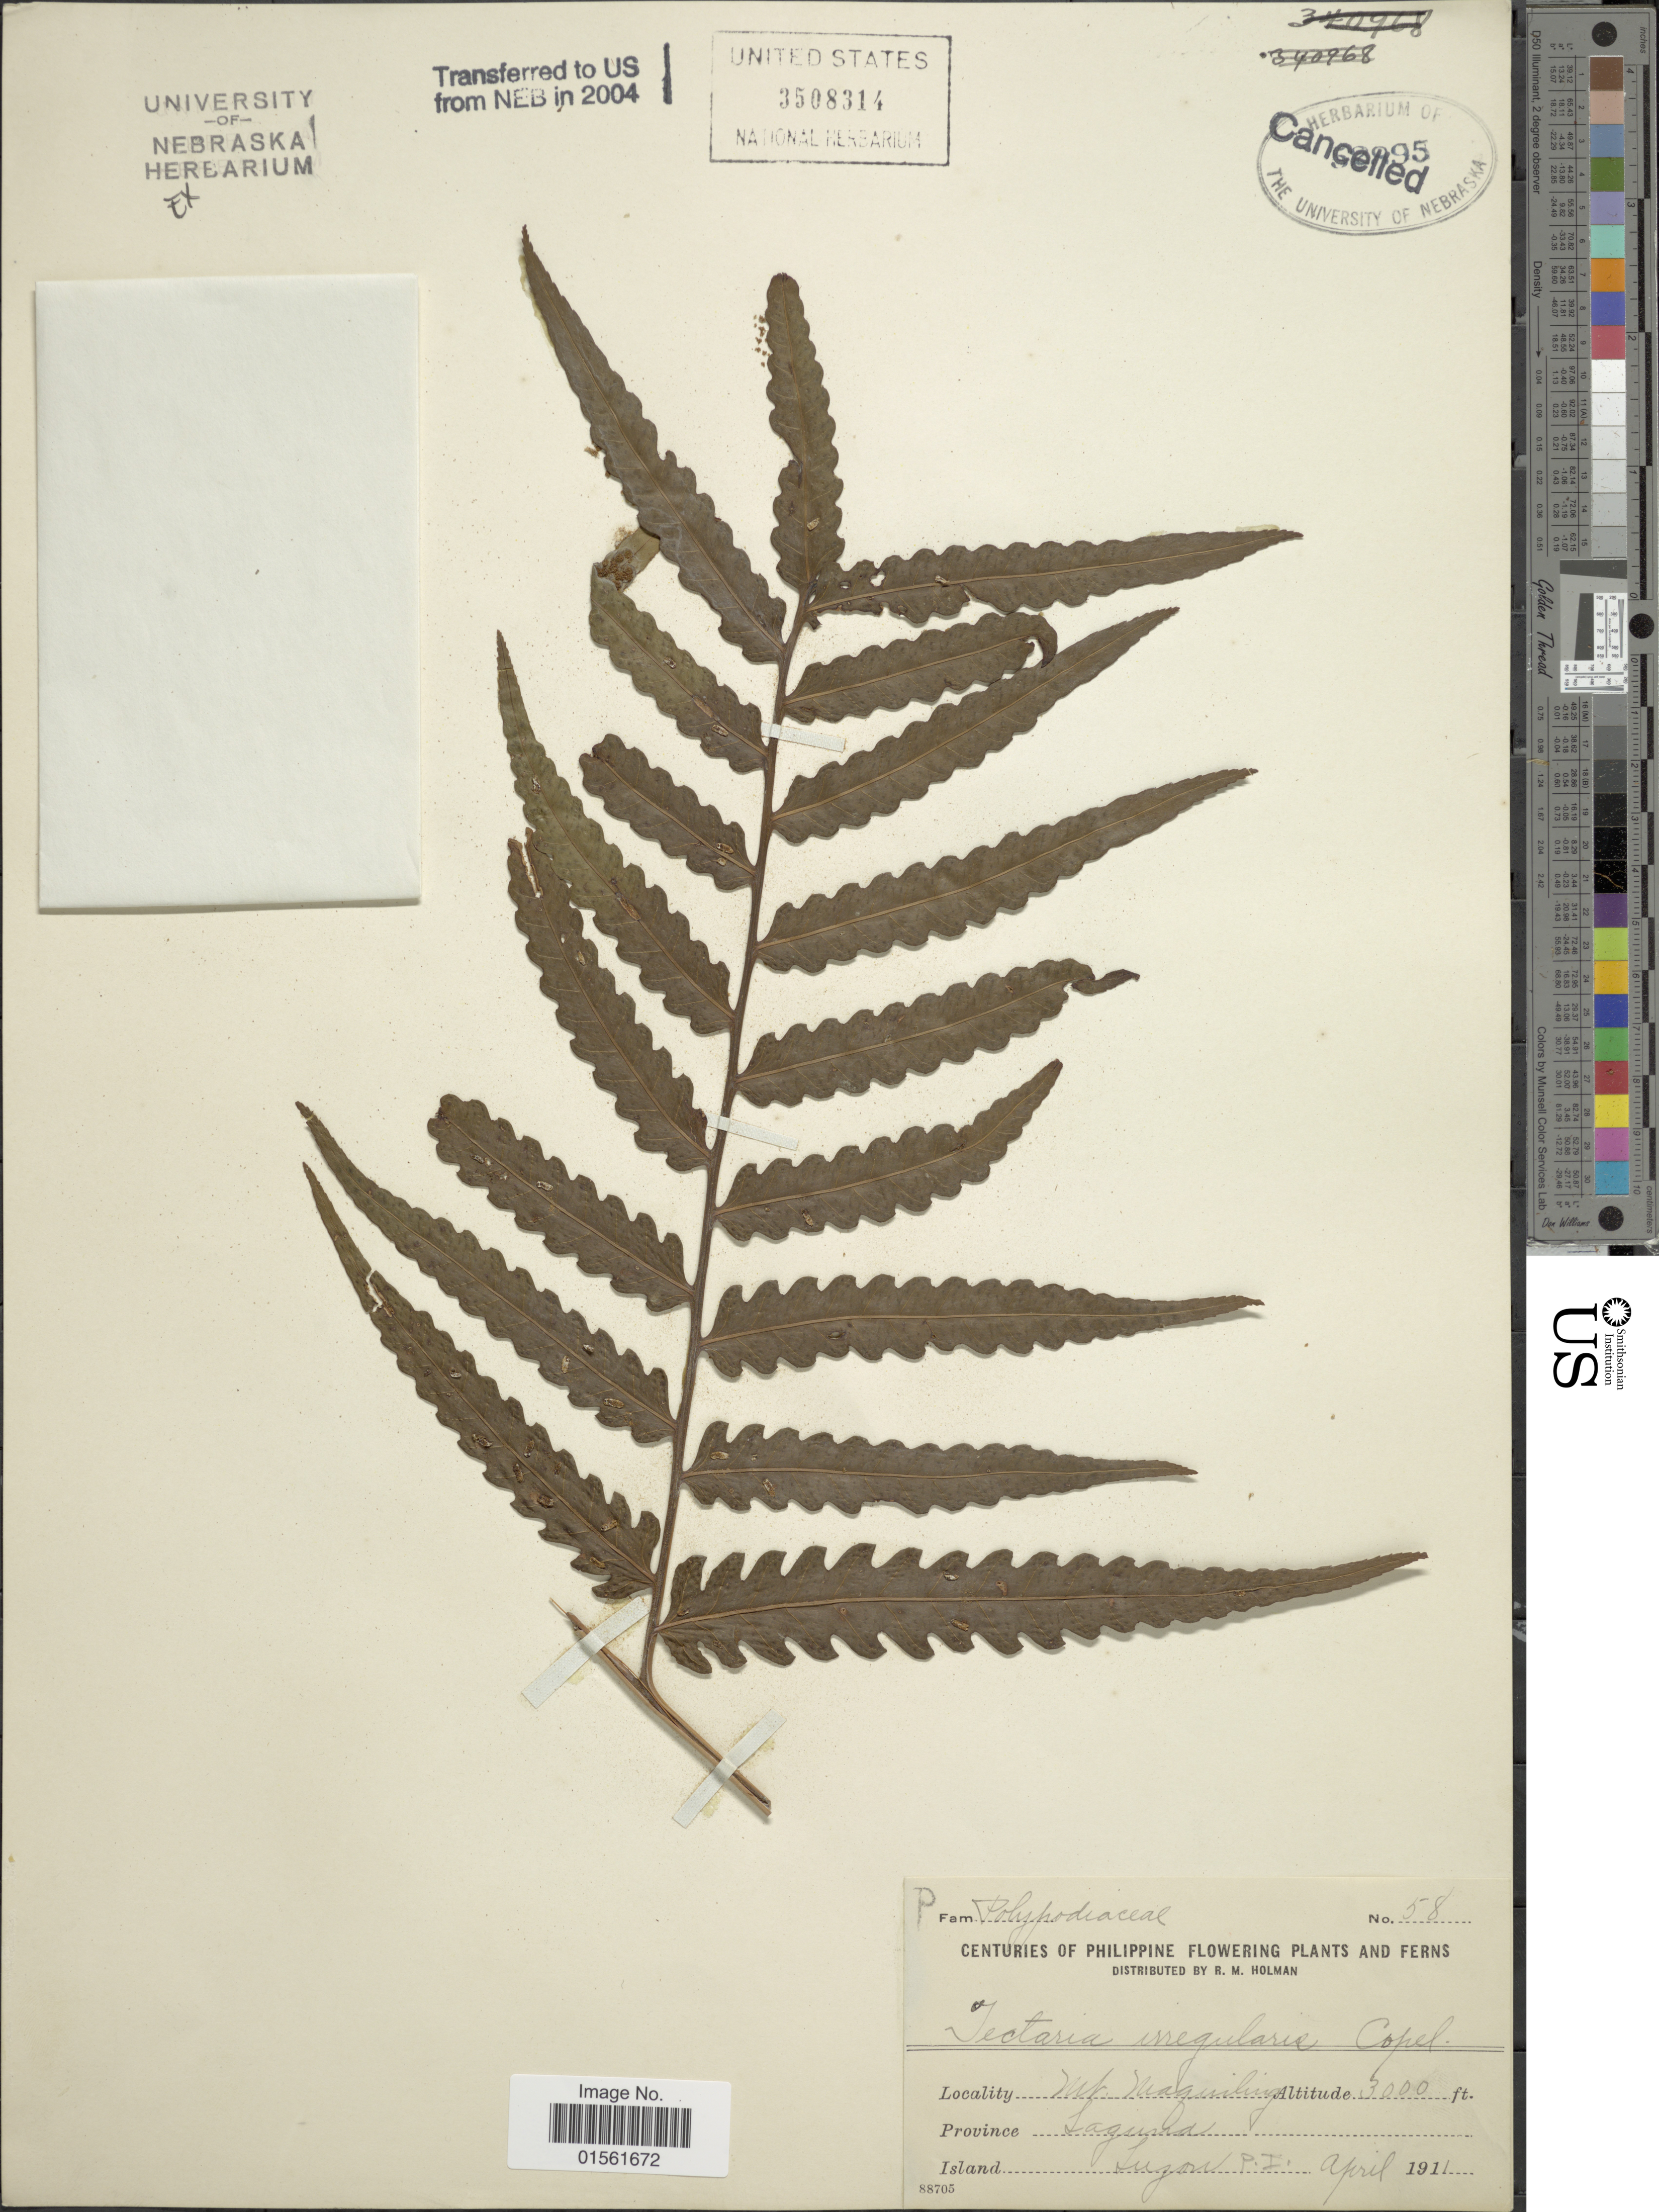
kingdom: Plantae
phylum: Tracheophyta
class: Polypodiopsida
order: Polypodiales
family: Dryopteridaceae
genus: Pleocnemia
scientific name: Pleocnemia irregularis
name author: (C. Presl) Holttum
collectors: R. Holman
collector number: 58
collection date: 1911-04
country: Philippines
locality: Mt. Maquiling, Province Laguna.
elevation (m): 914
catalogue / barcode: US 3508314